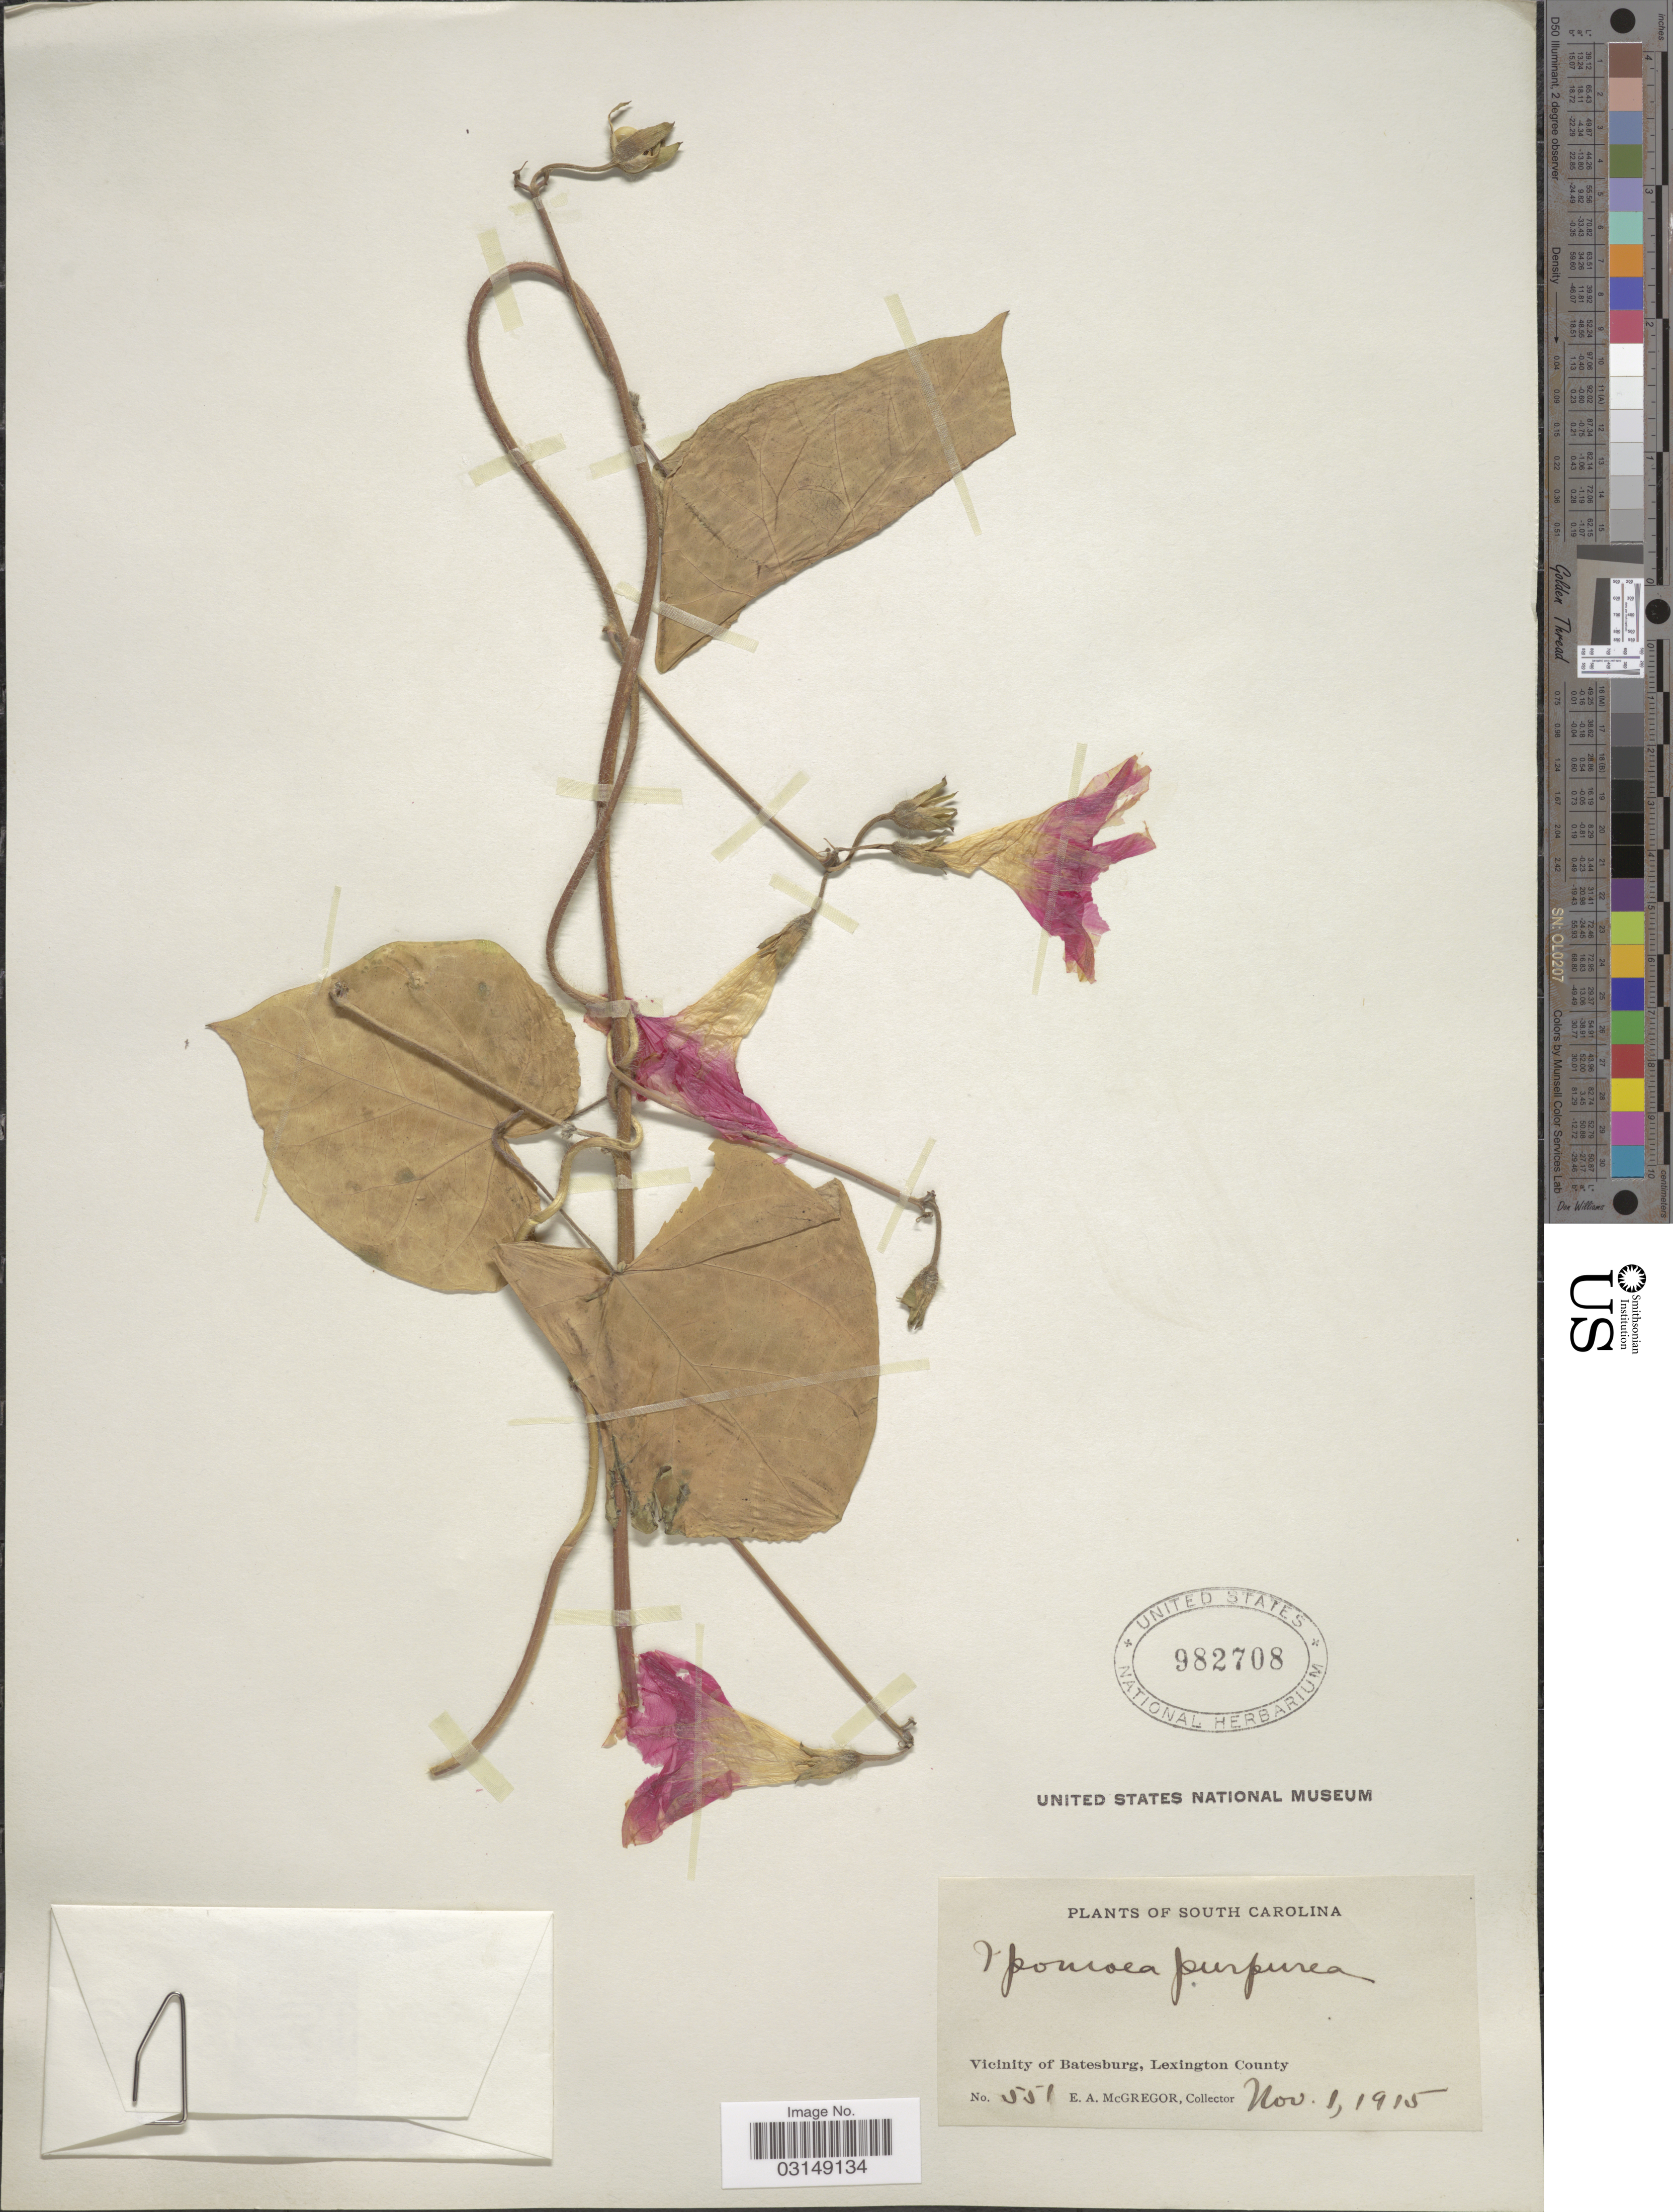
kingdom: Plantae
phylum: Tracheophyta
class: Magnoliopsida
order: Solanales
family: Convolvulaceae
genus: Ipomoea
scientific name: Ipomoea purpurea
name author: (L.) Roth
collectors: E. A. McGregor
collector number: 551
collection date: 1915-11-01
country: United States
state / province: South Carolina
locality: Vicinity of Batesburg, Lexington County.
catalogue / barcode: US 982708